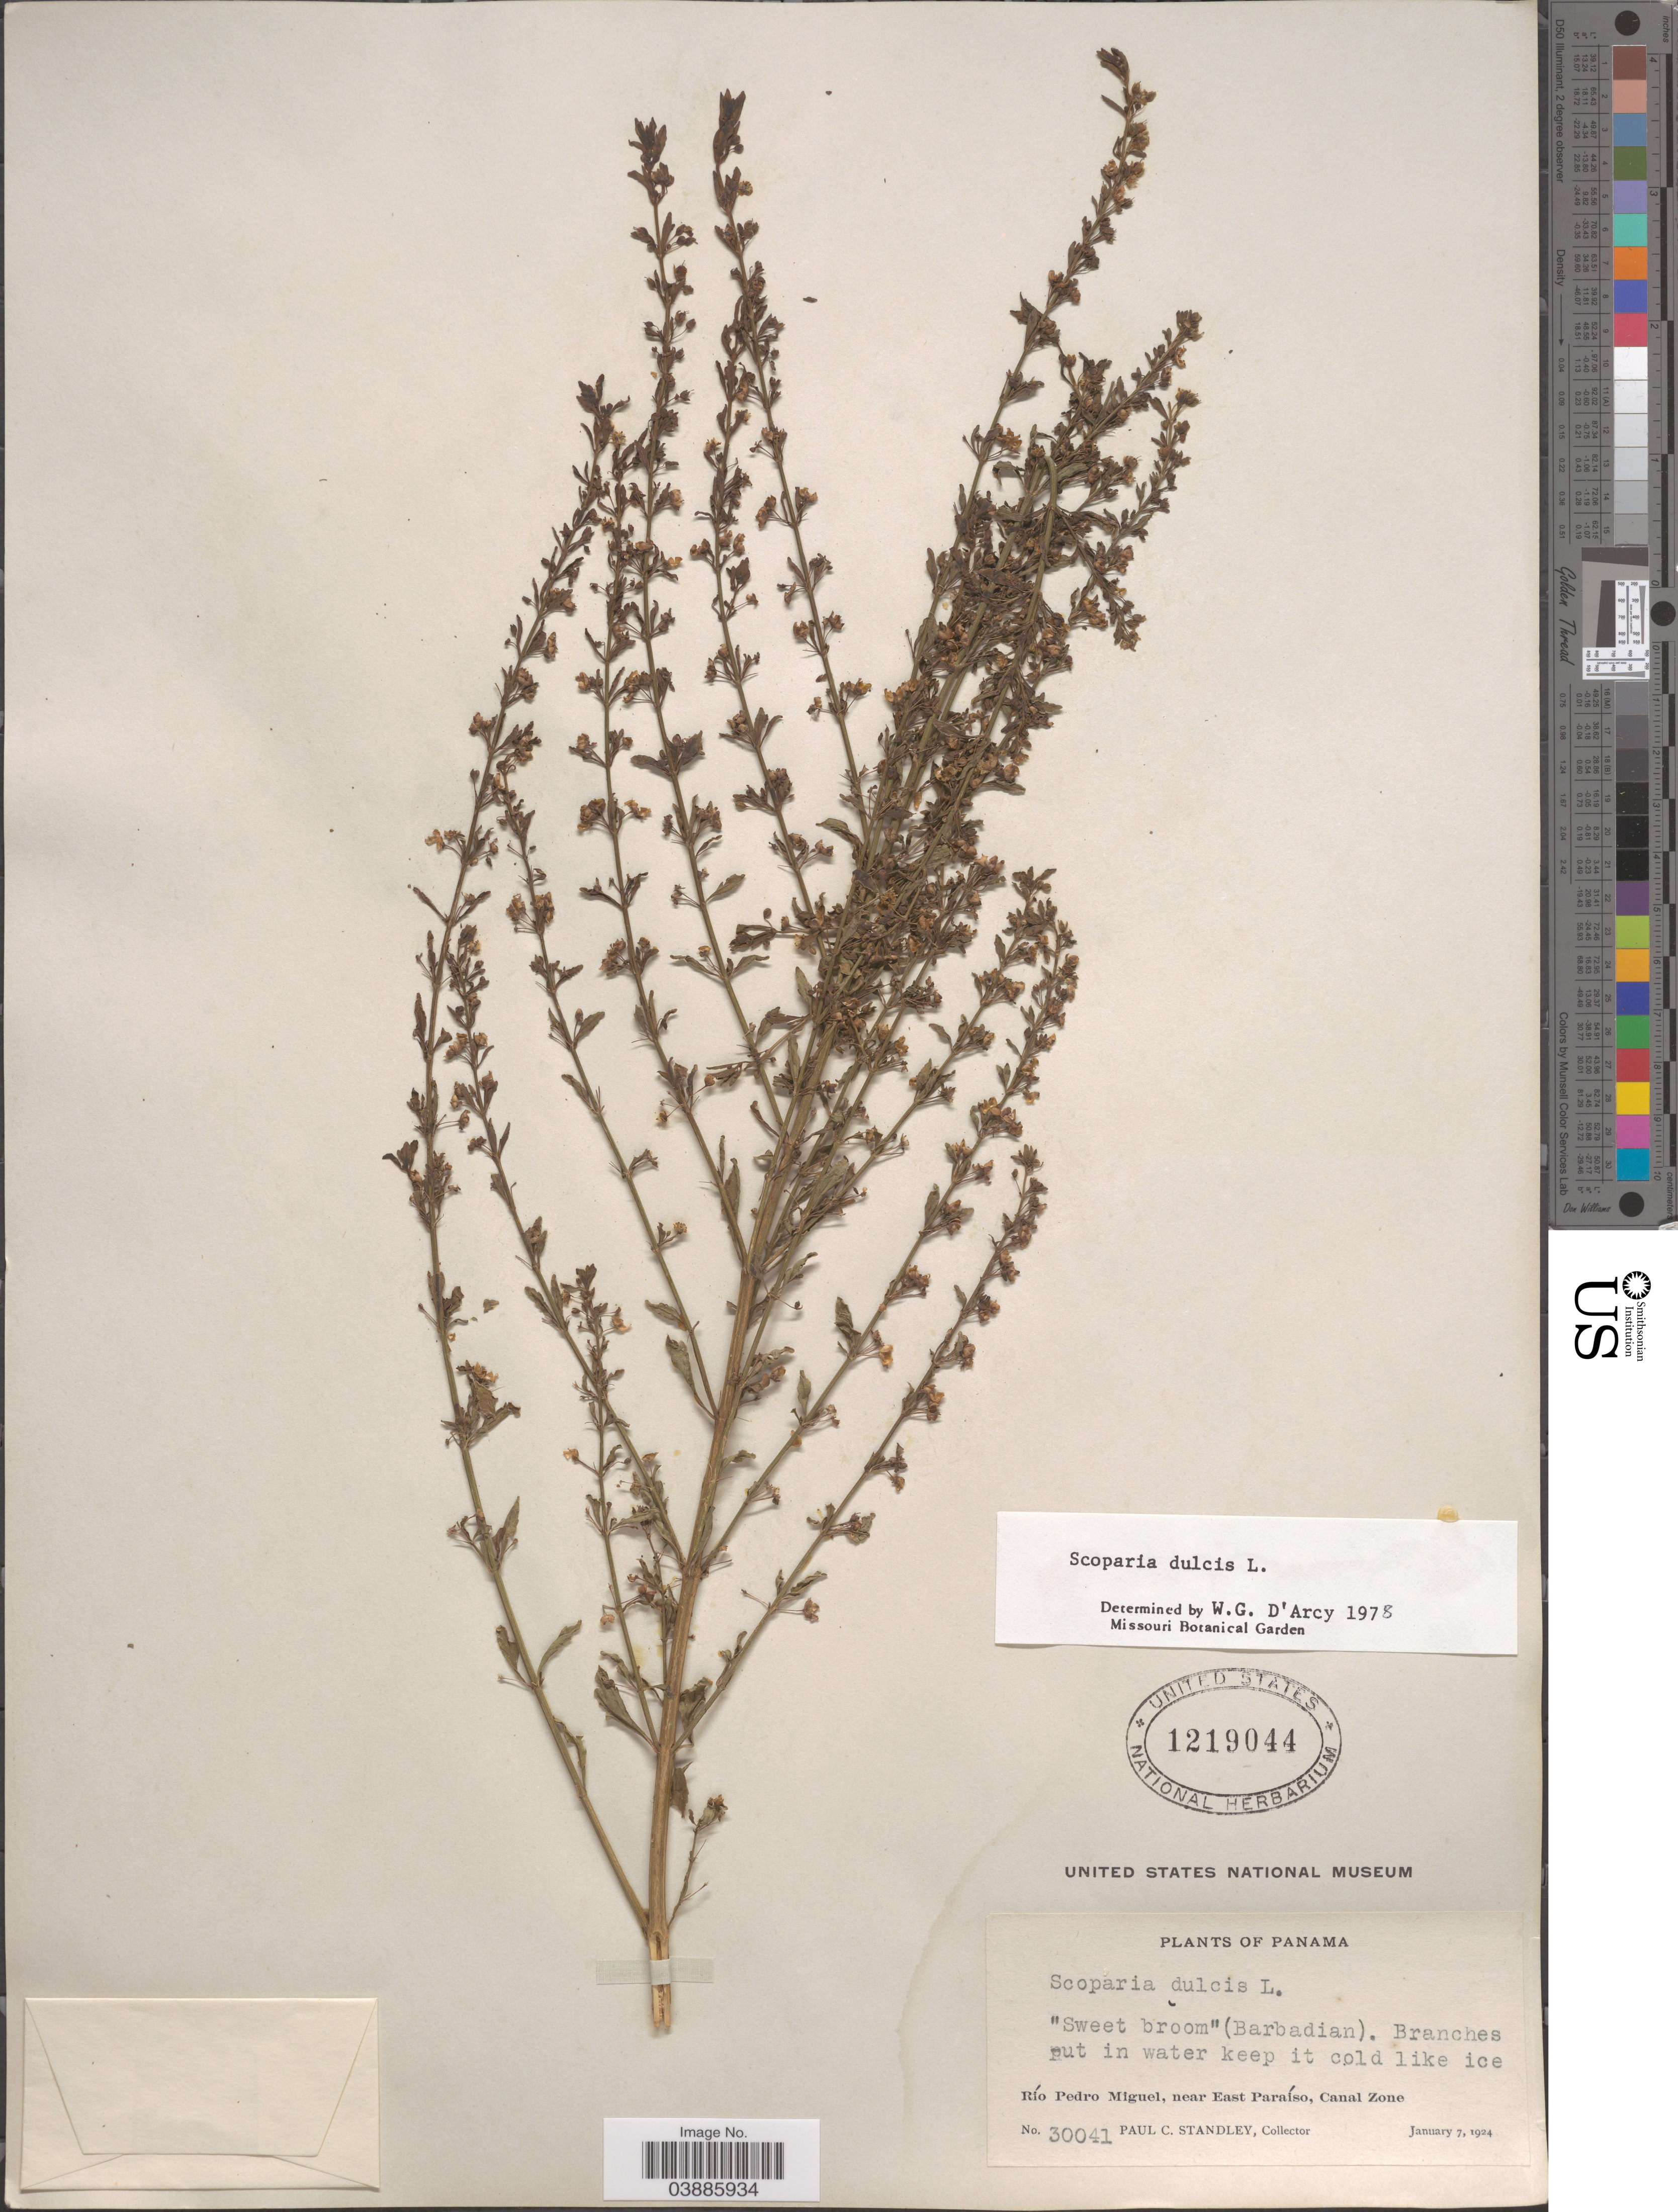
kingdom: Plantae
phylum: Tracheophyta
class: Magnoliopsida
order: Lamiales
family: Plantaginaceae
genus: Scoparia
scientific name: Scoparia dulcis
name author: L.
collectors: P. C. Standley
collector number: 30041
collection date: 1924-01-07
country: Panama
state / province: Colón / Panamá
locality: Río Pedro Miguel, near East Paraíso, Canal Zone.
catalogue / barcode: US 1219044